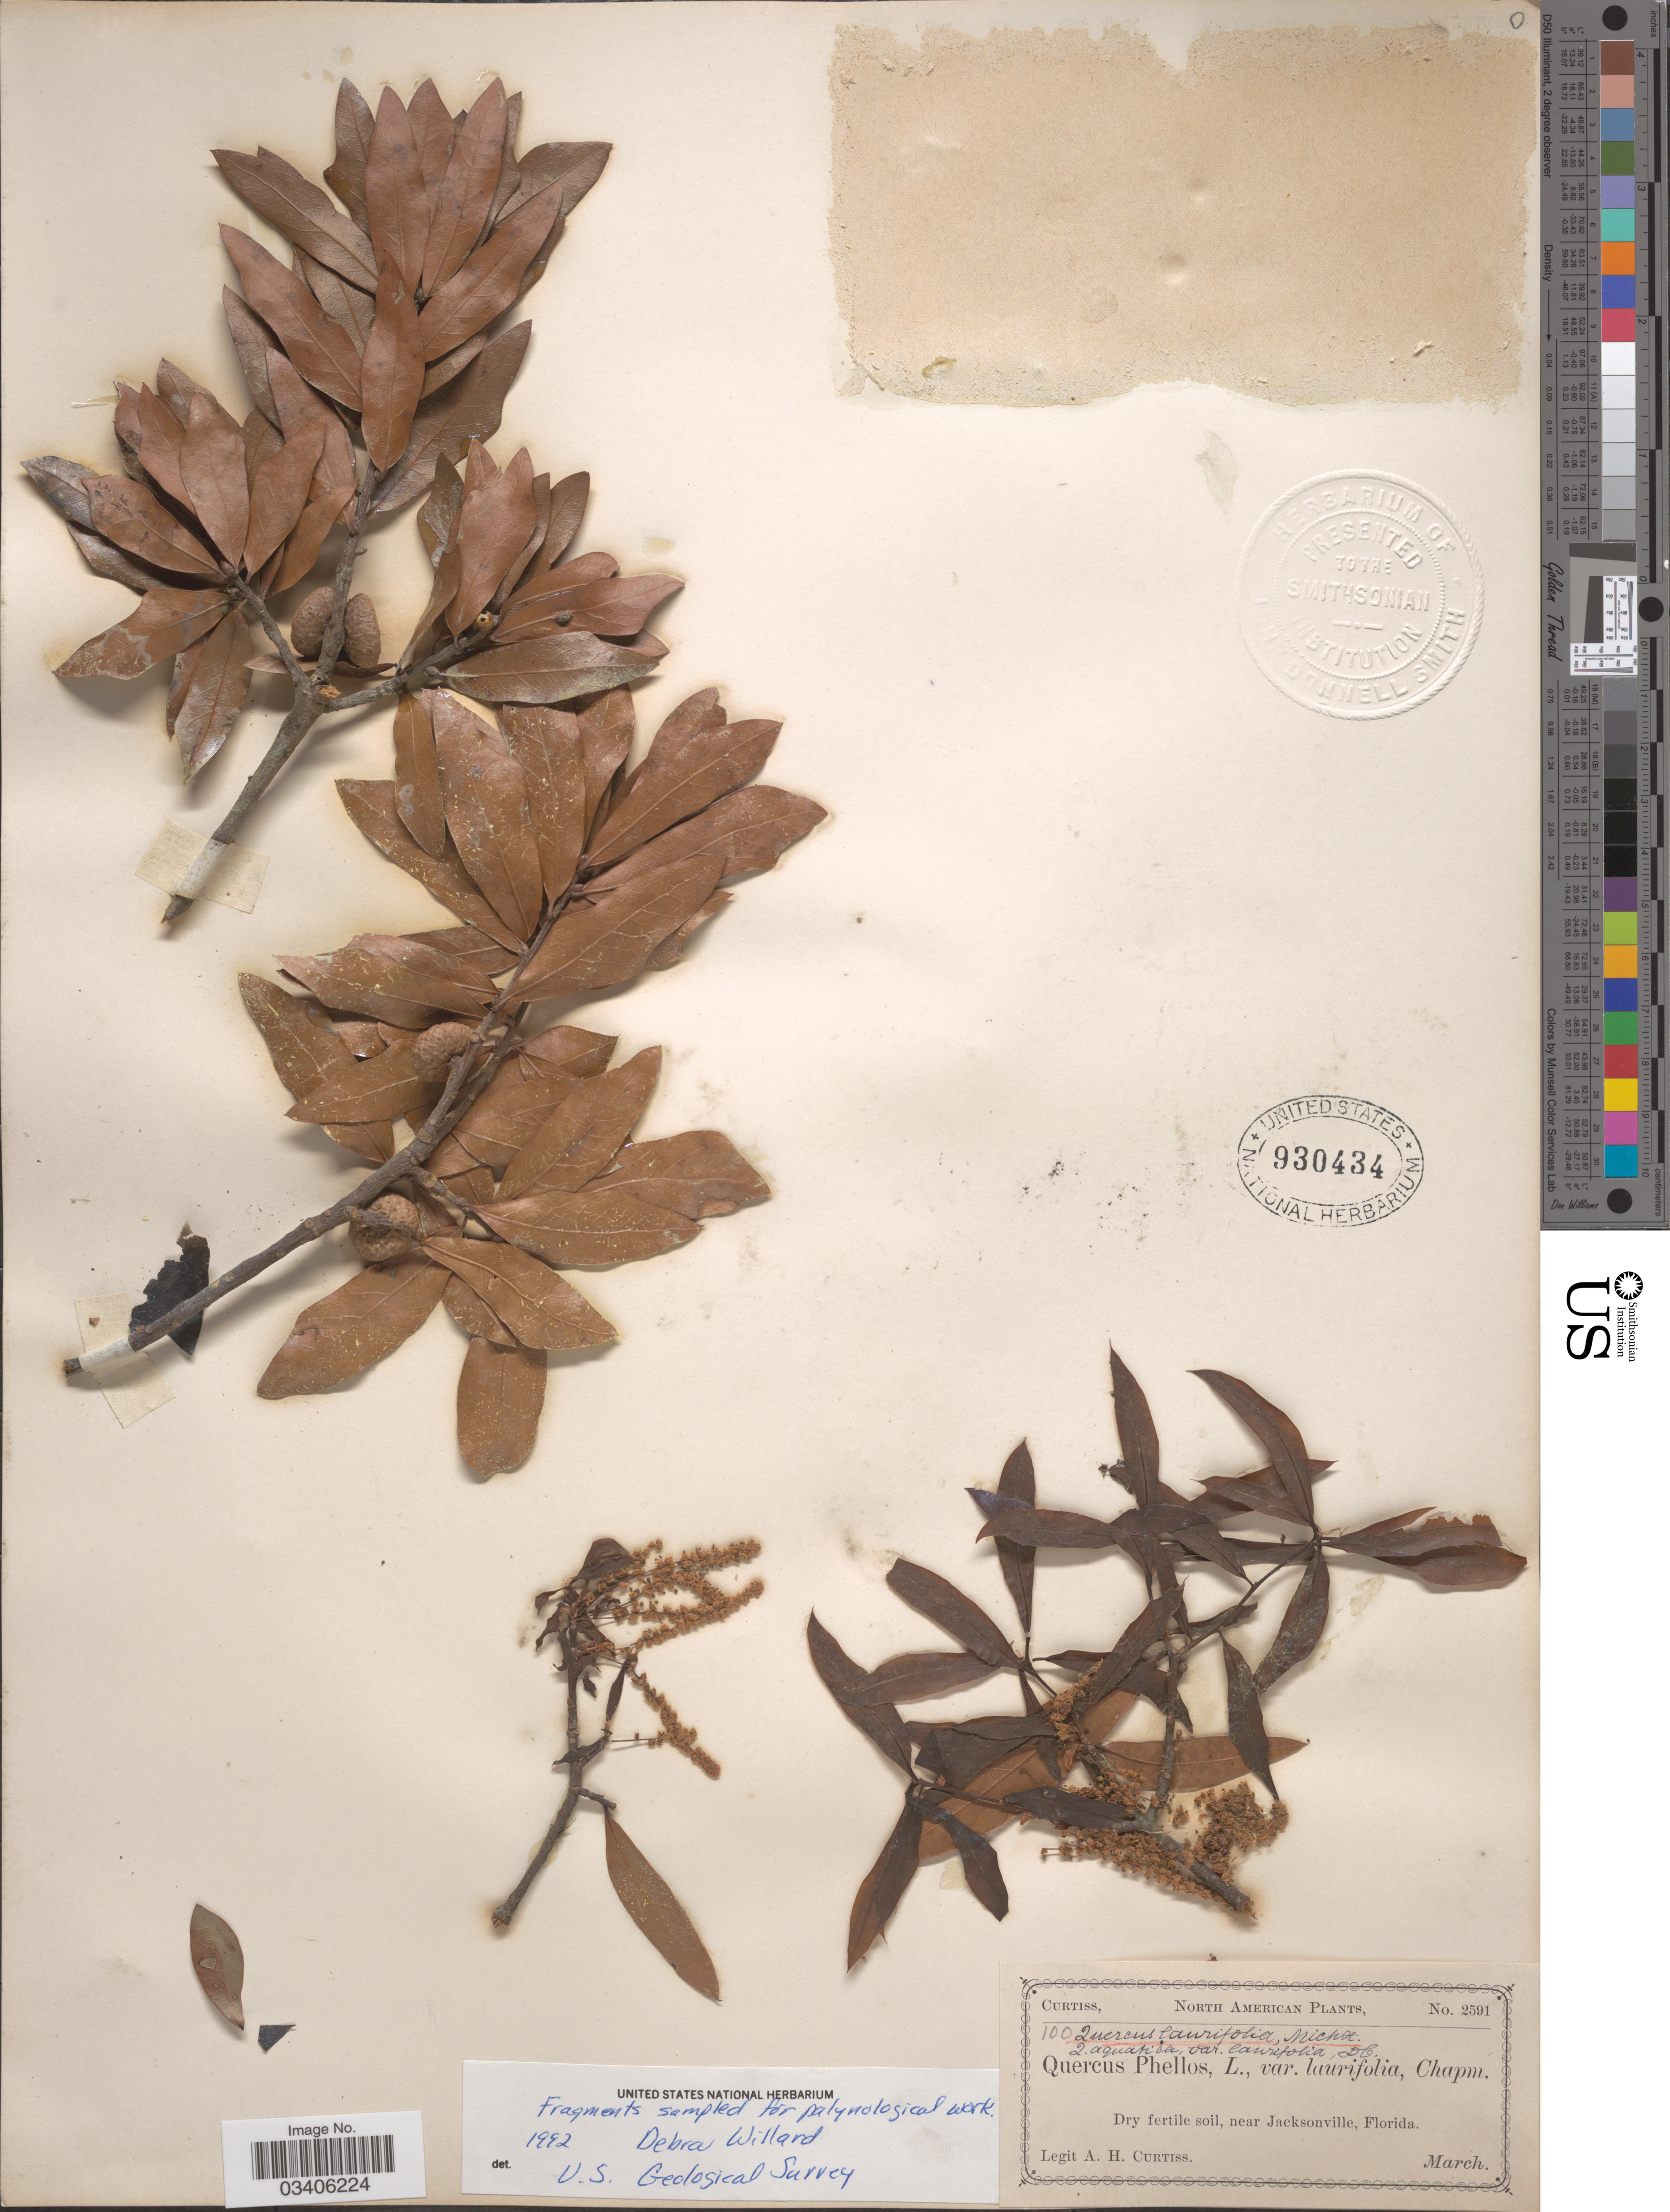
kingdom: Plantae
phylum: Tracheophyta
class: Magnoliopsida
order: Fagales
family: Fagaceae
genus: Quercus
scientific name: Quercus laurifolia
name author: Michx.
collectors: A. H. Curtiss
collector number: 2591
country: United States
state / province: Florida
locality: Near Jacksonville.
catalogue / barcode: US 930434